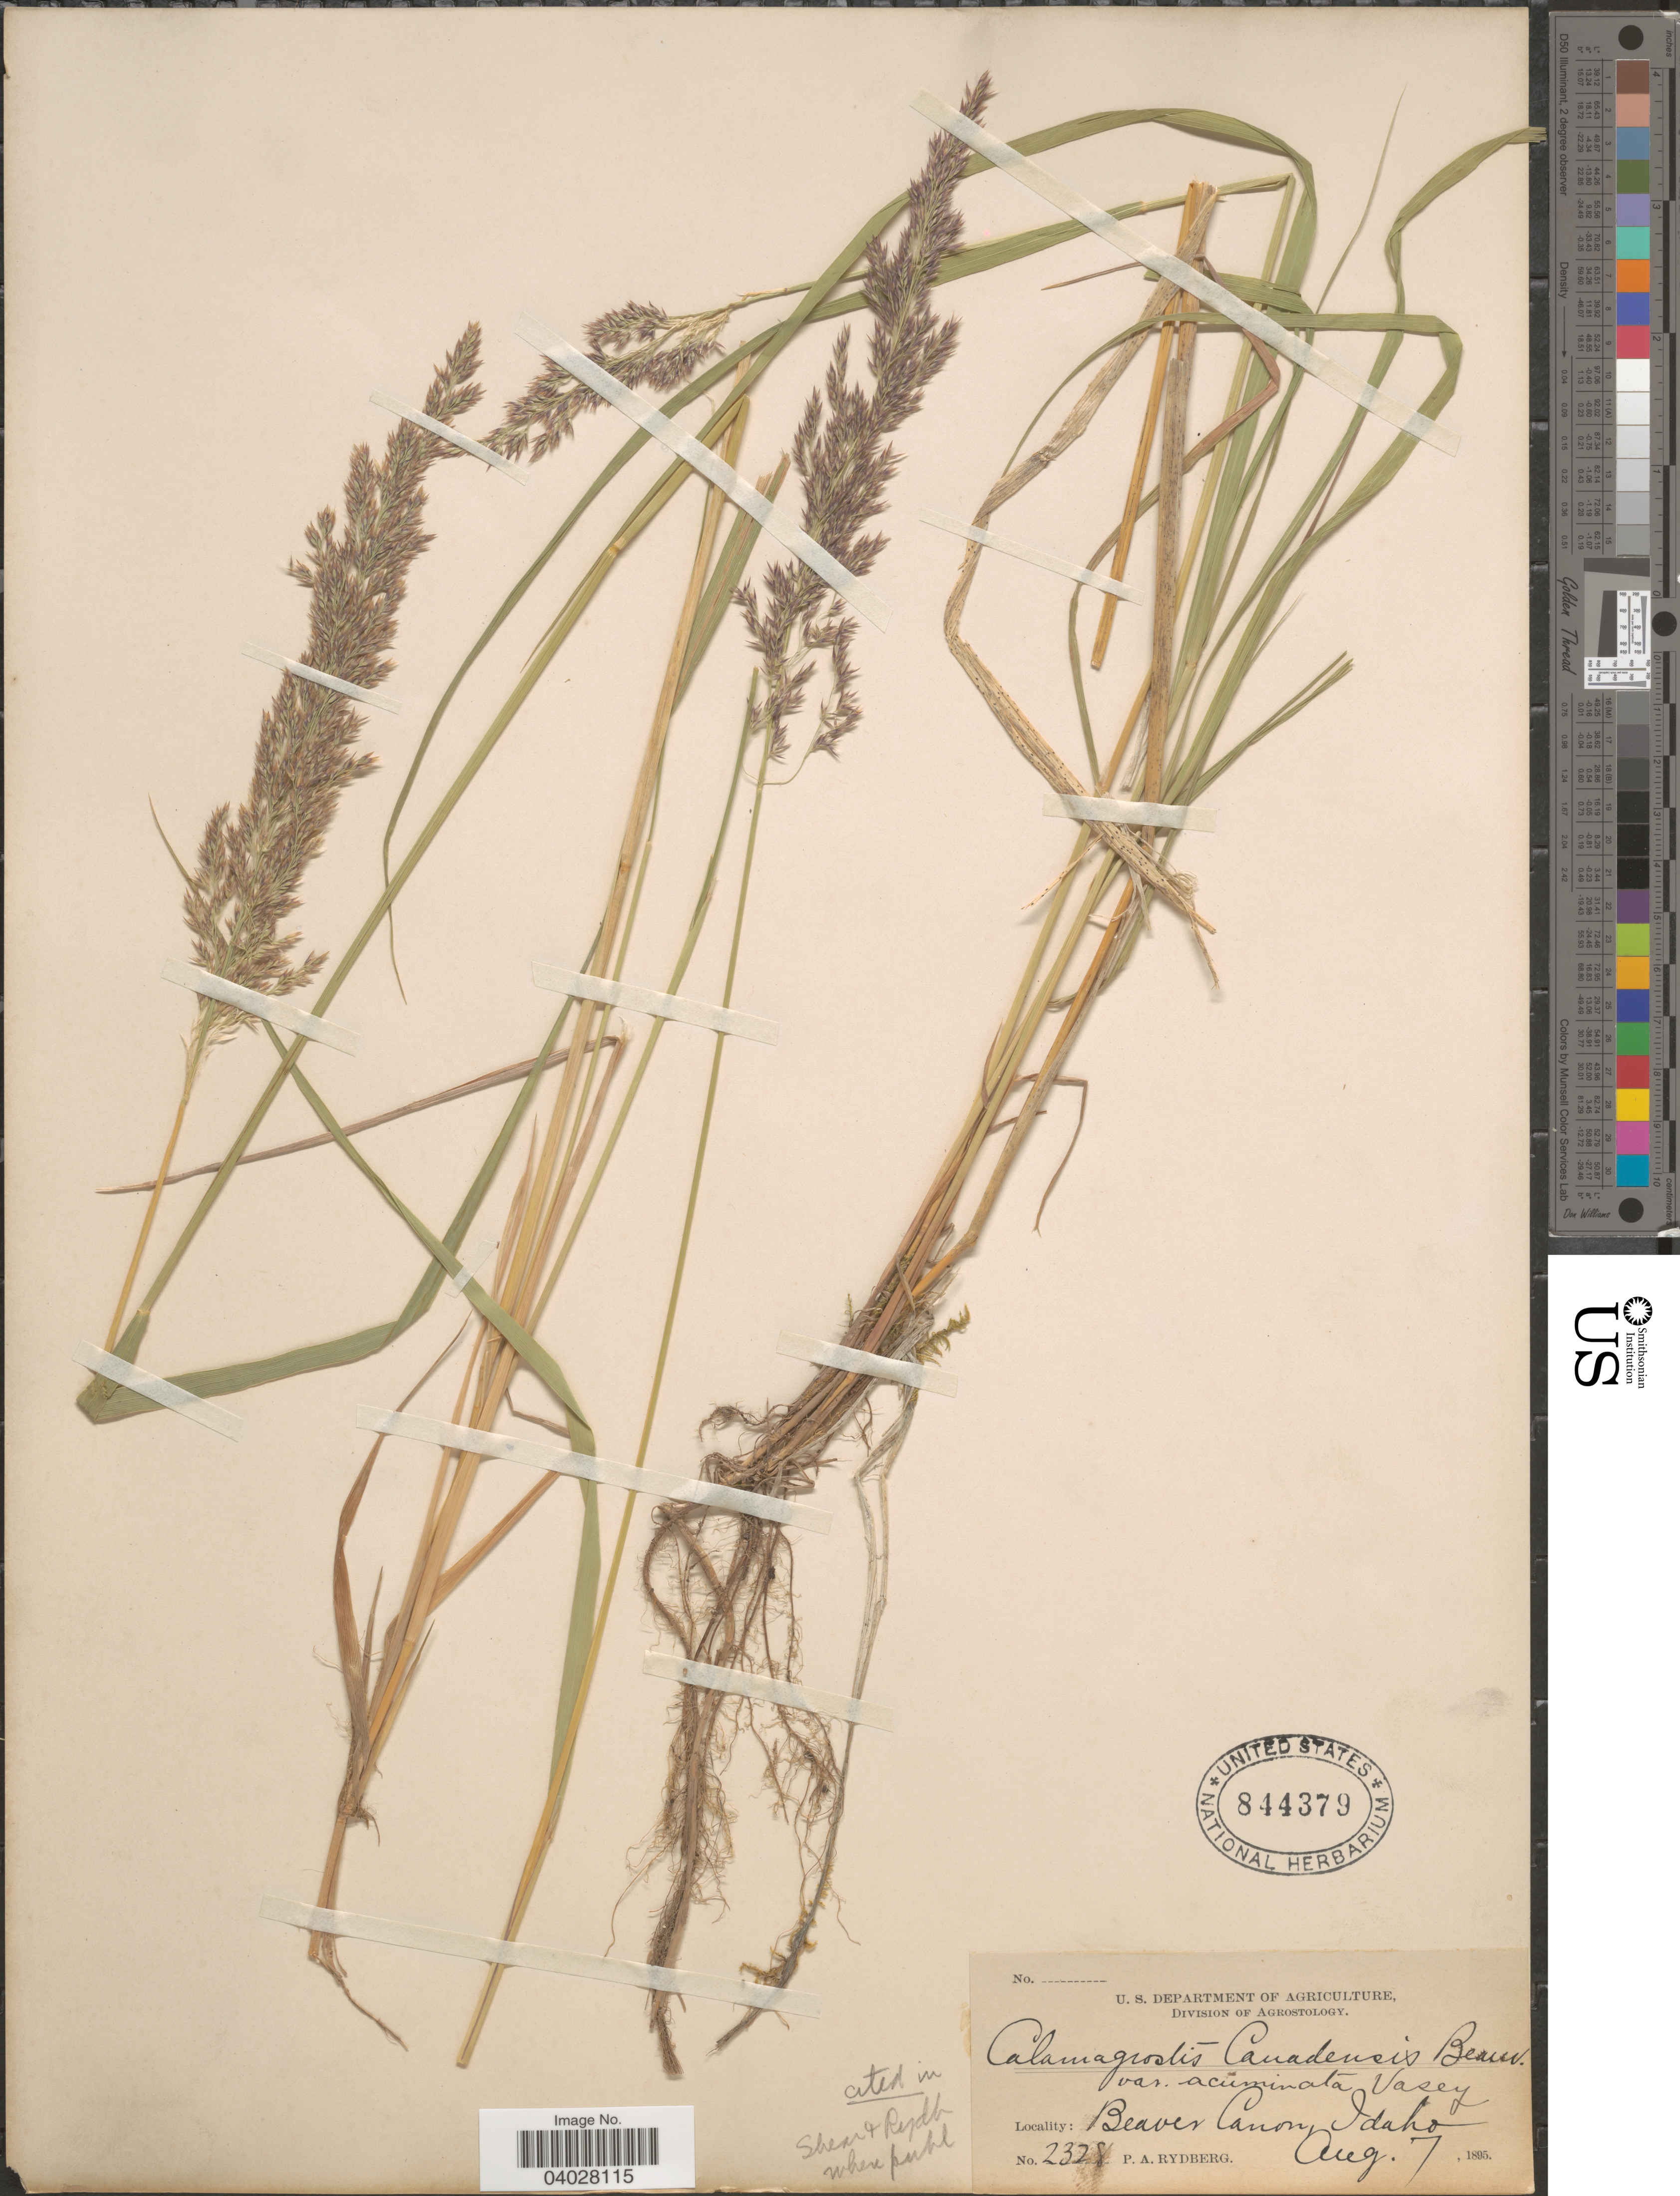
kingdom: Plantae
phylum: Tracheophyta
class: Liliopsida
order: Poales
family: Poaceae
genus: Calamagrostis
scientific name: Calamagrostis canadensis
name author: (Michx.) P. Beauv.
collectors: P. A. Rydberg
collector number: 2328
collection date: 1895-08-07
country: United States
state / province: Idaho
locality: Beaver Canon.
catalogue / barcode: US 844379